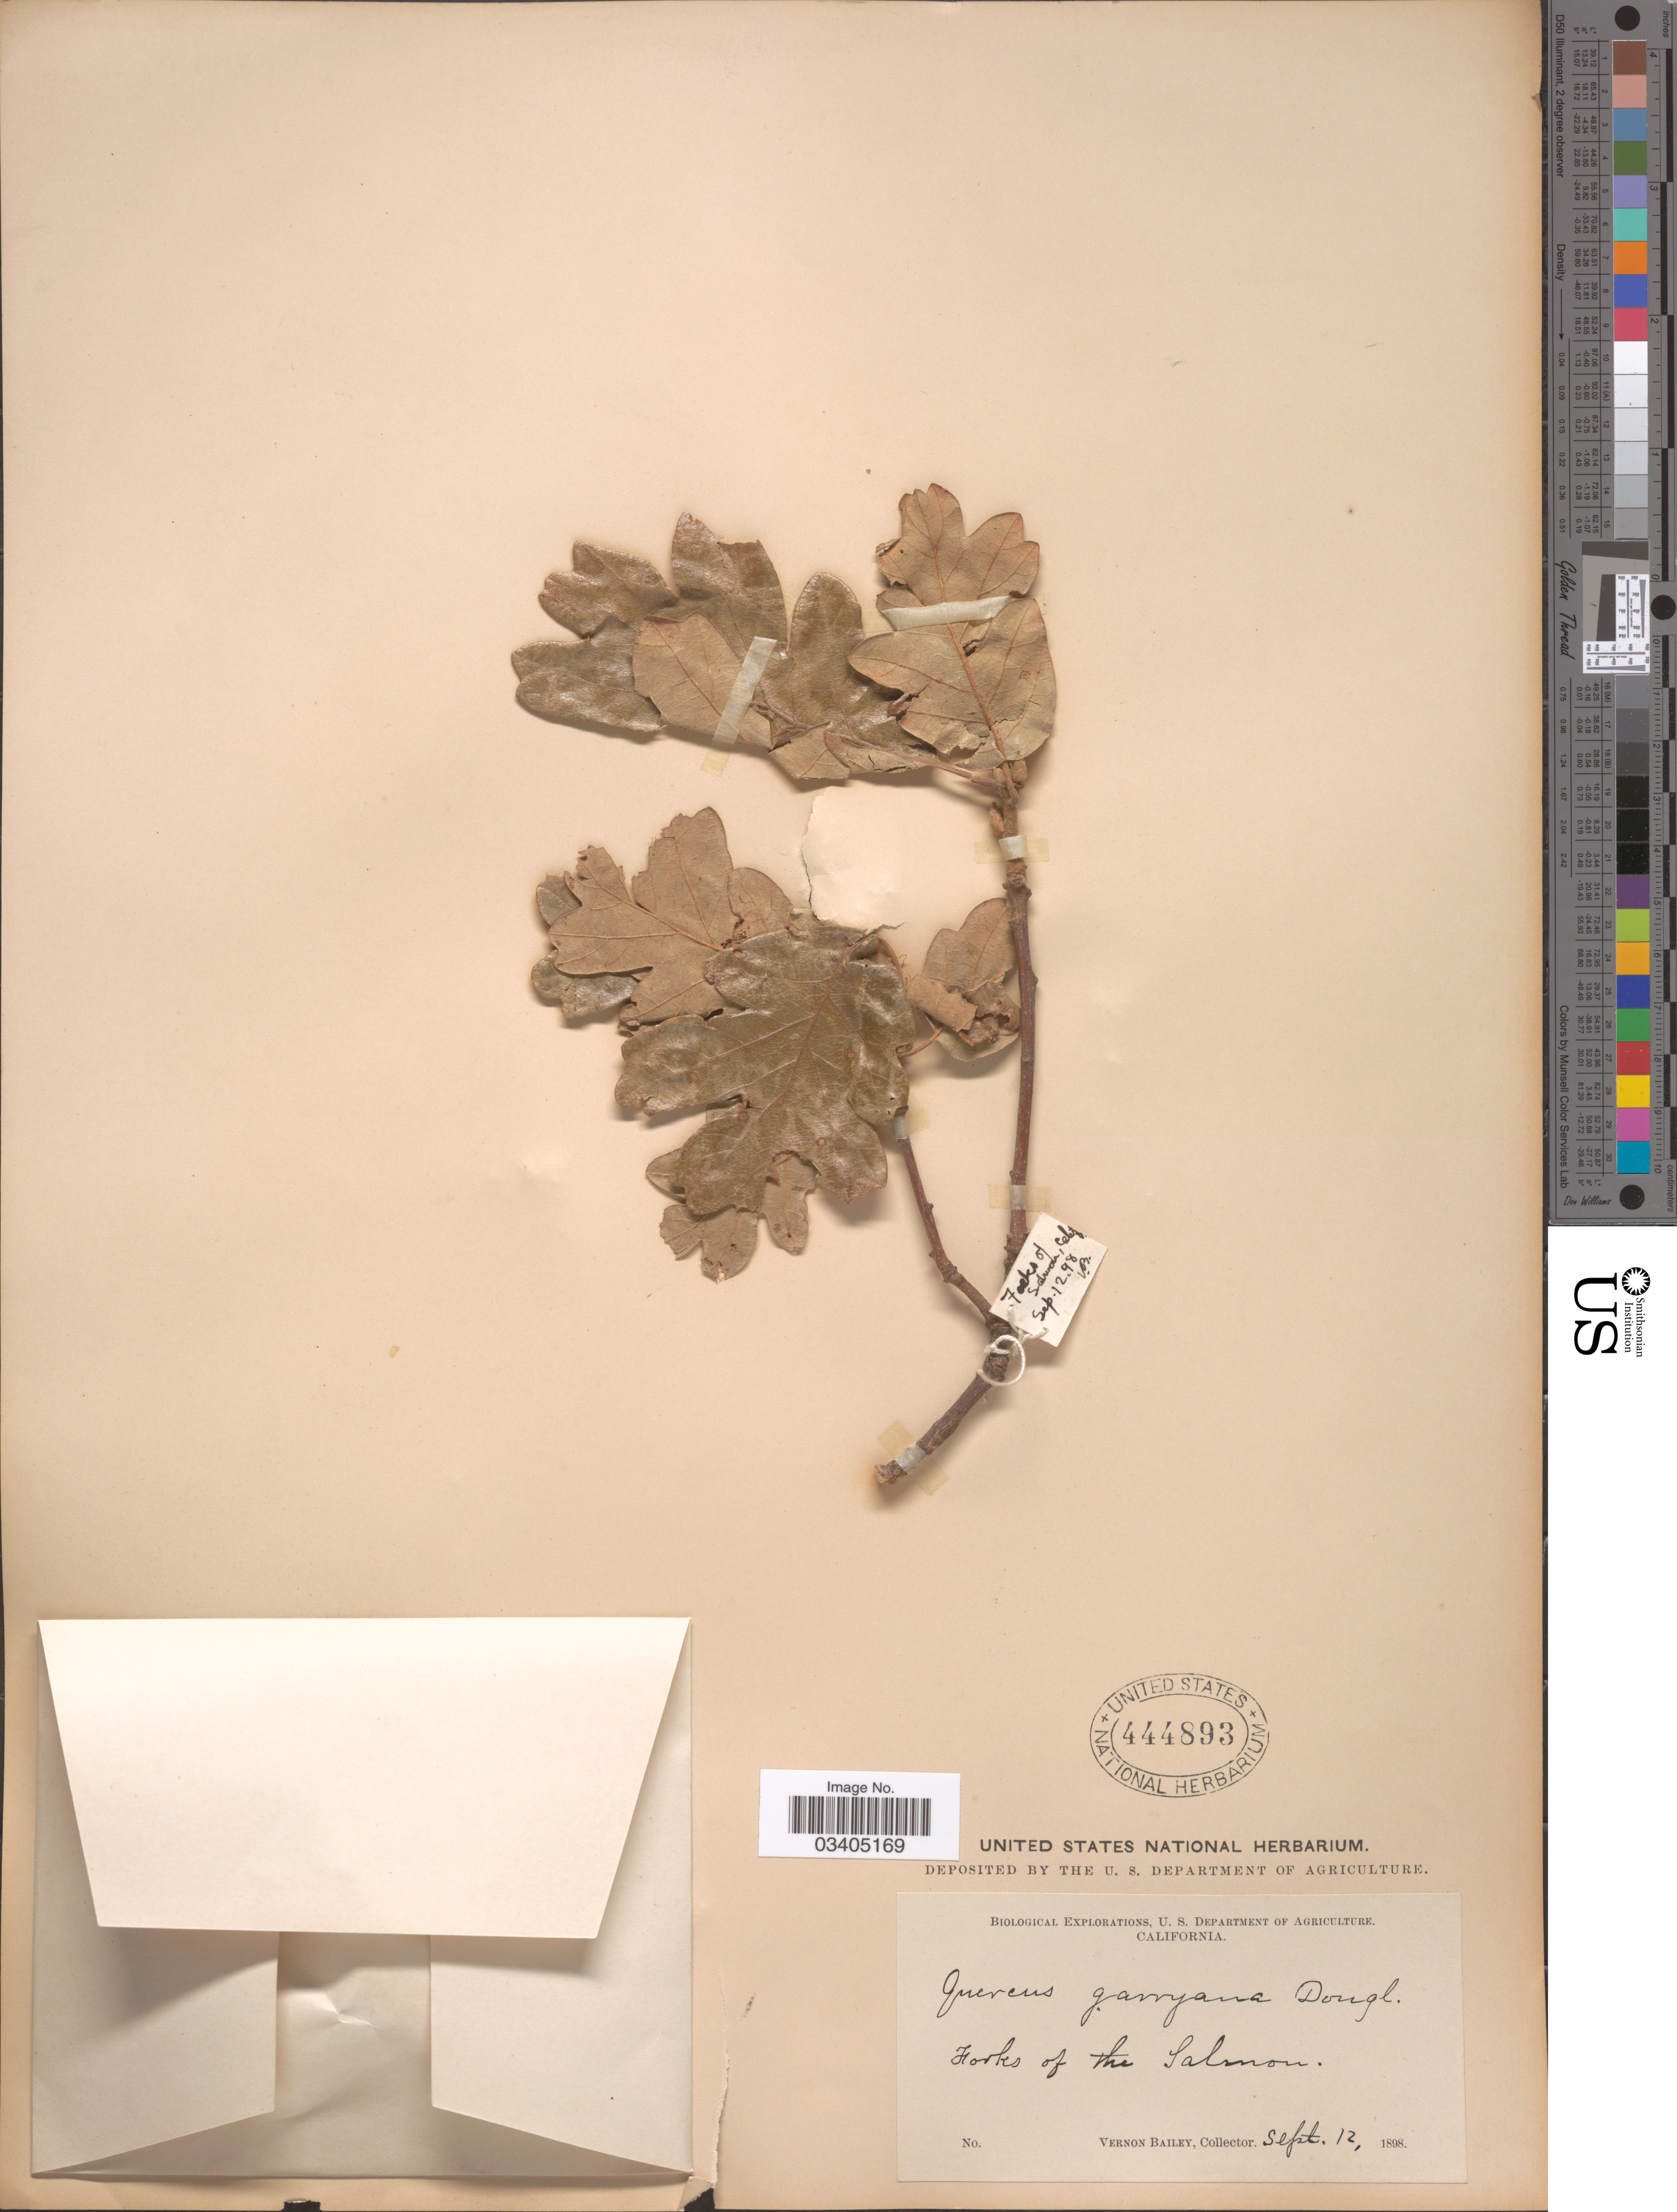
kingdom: Plantae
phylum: Tracheophyta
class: Magnoliopsida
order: Fagales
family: Fagaceae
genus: Quercus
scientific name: Quercus garryana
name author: Douglas ex Hook.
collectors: V. O. Bailey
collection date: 1898-09-12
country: United States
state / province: California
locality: Forks of the Salmon.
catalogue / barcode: US 444893